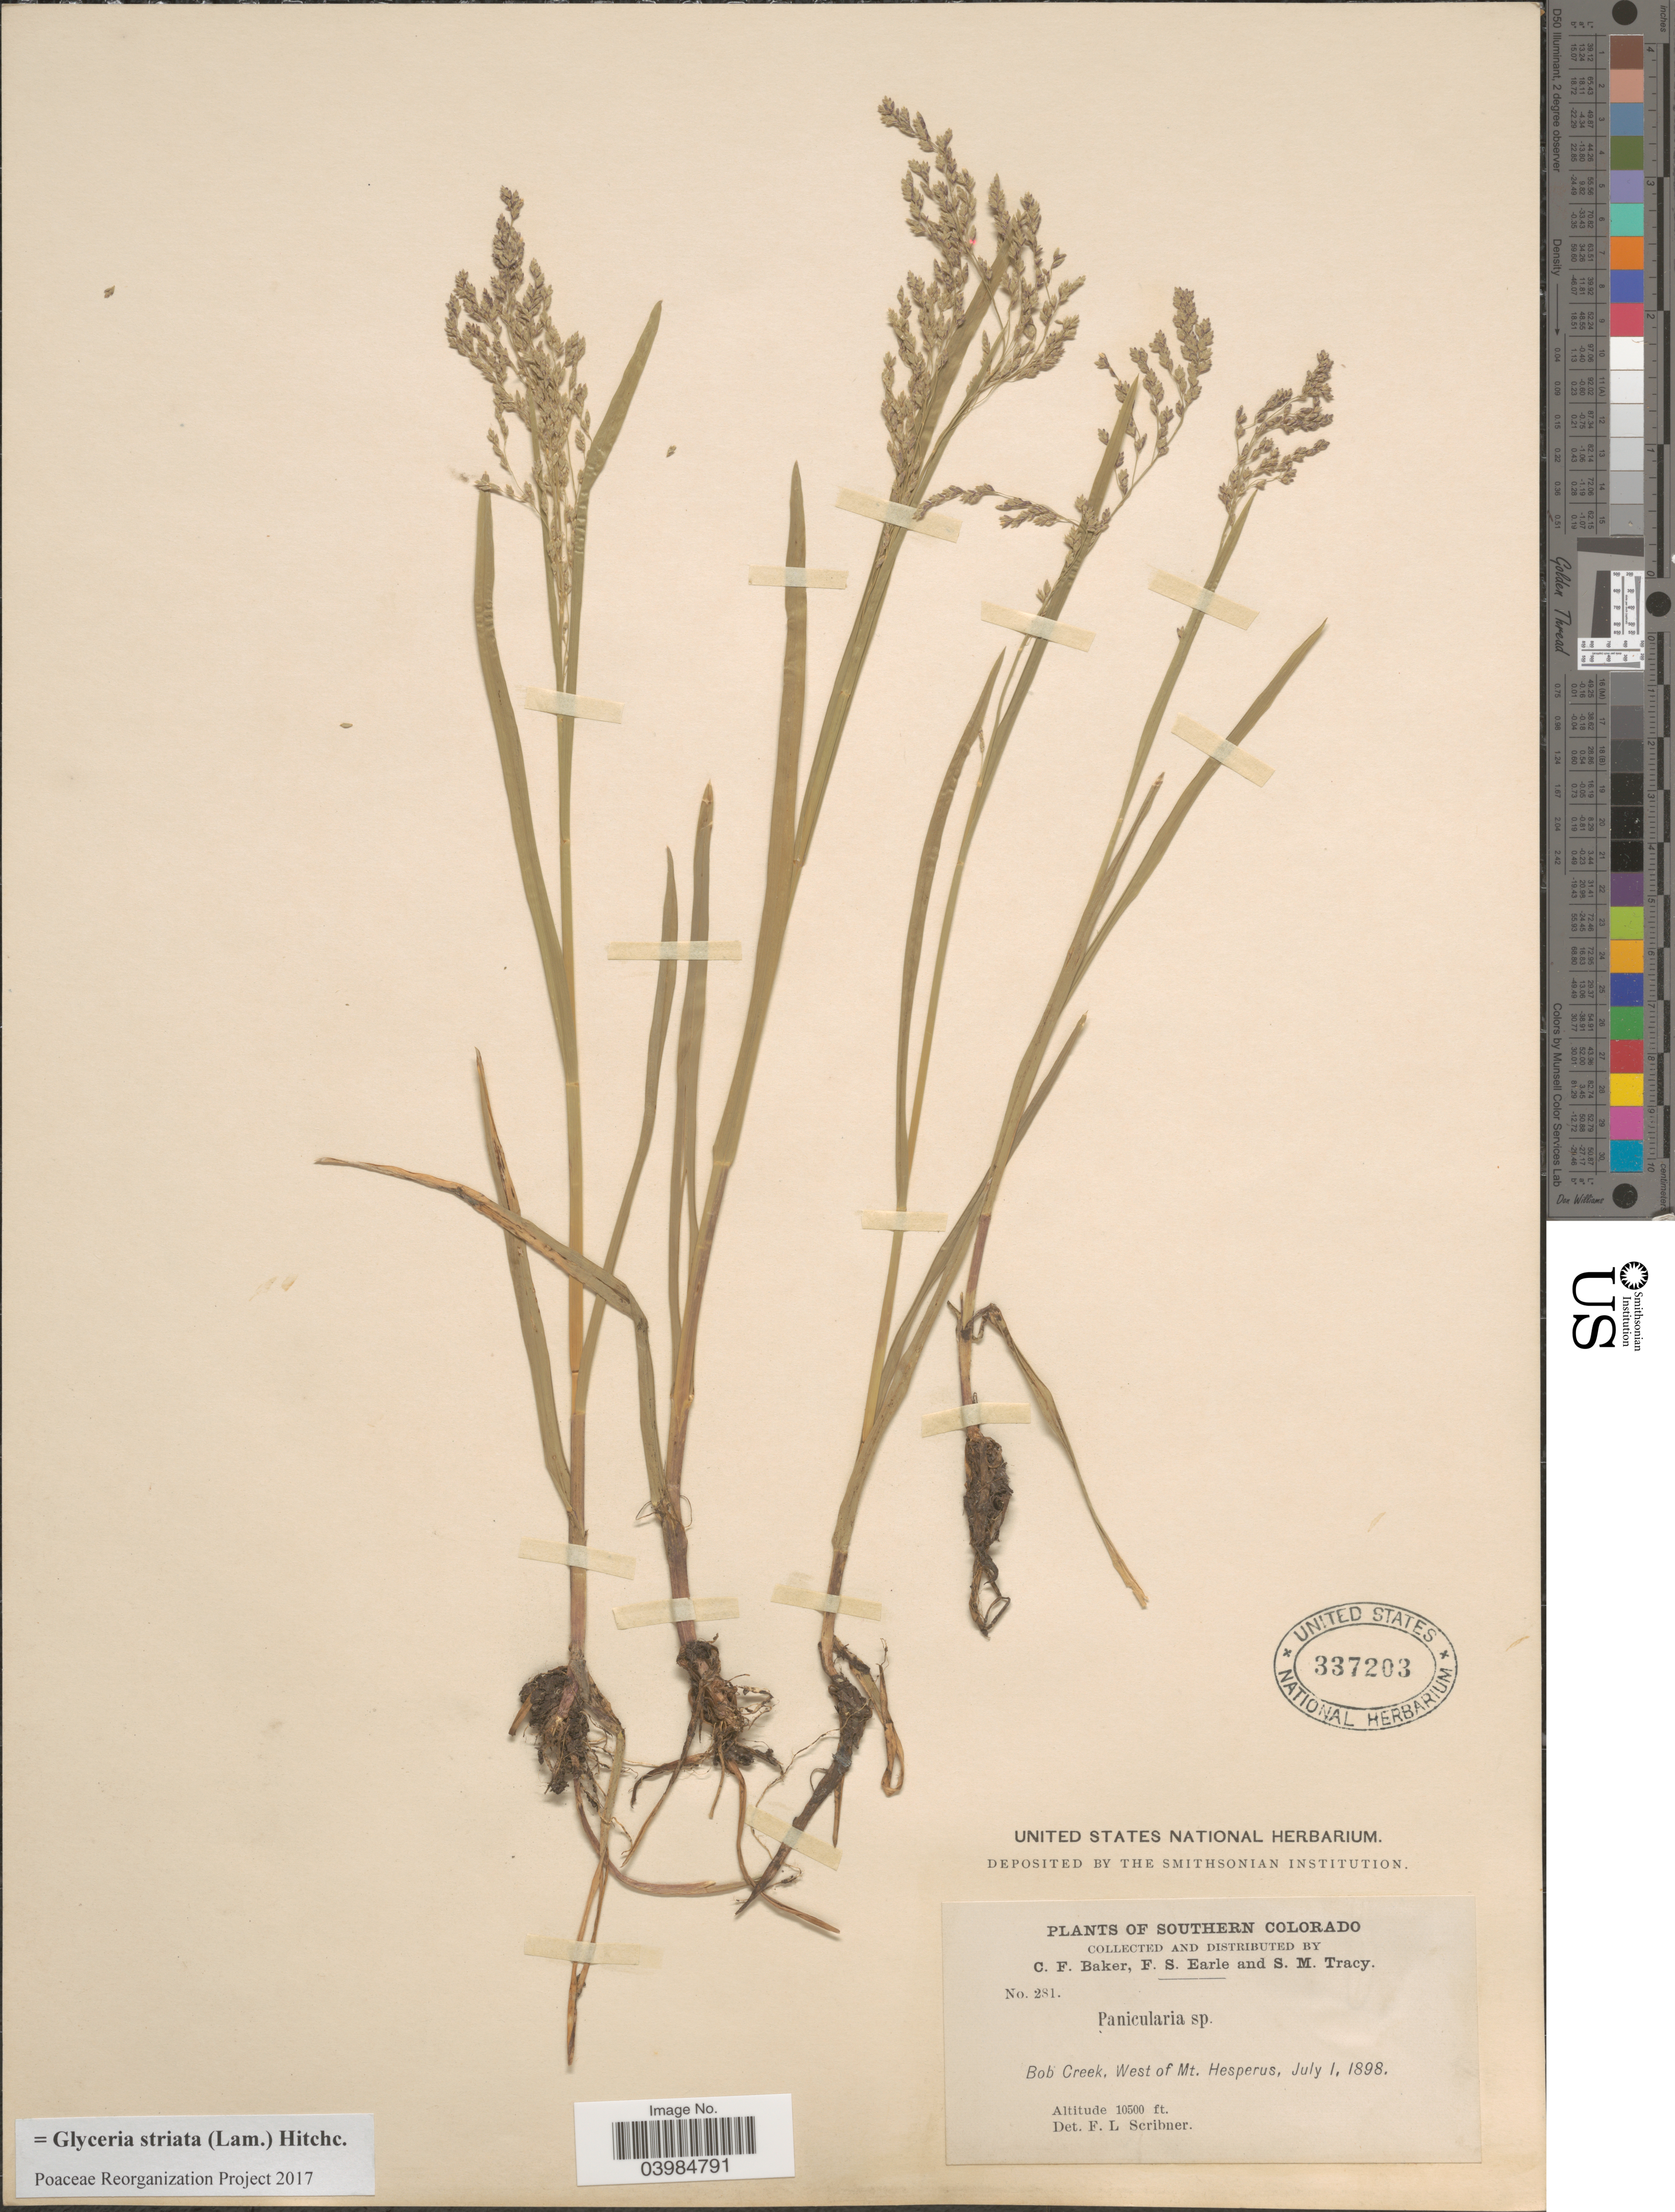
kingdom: Plantae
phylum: Tracheophyta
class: Liliopsida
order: Poales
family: Poaceae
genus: Glyceria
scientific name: Glyceria striata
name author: (Lam.) Hitchc.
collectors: C. F. Baker, F. S. Earle & S. M. Tracy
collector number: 281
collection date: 1898-07-01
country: United States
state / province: Colorado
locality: Southern Colorado. Bob Creek, West of Mt. Hesperus.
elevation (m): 3200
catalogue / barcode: US 337203